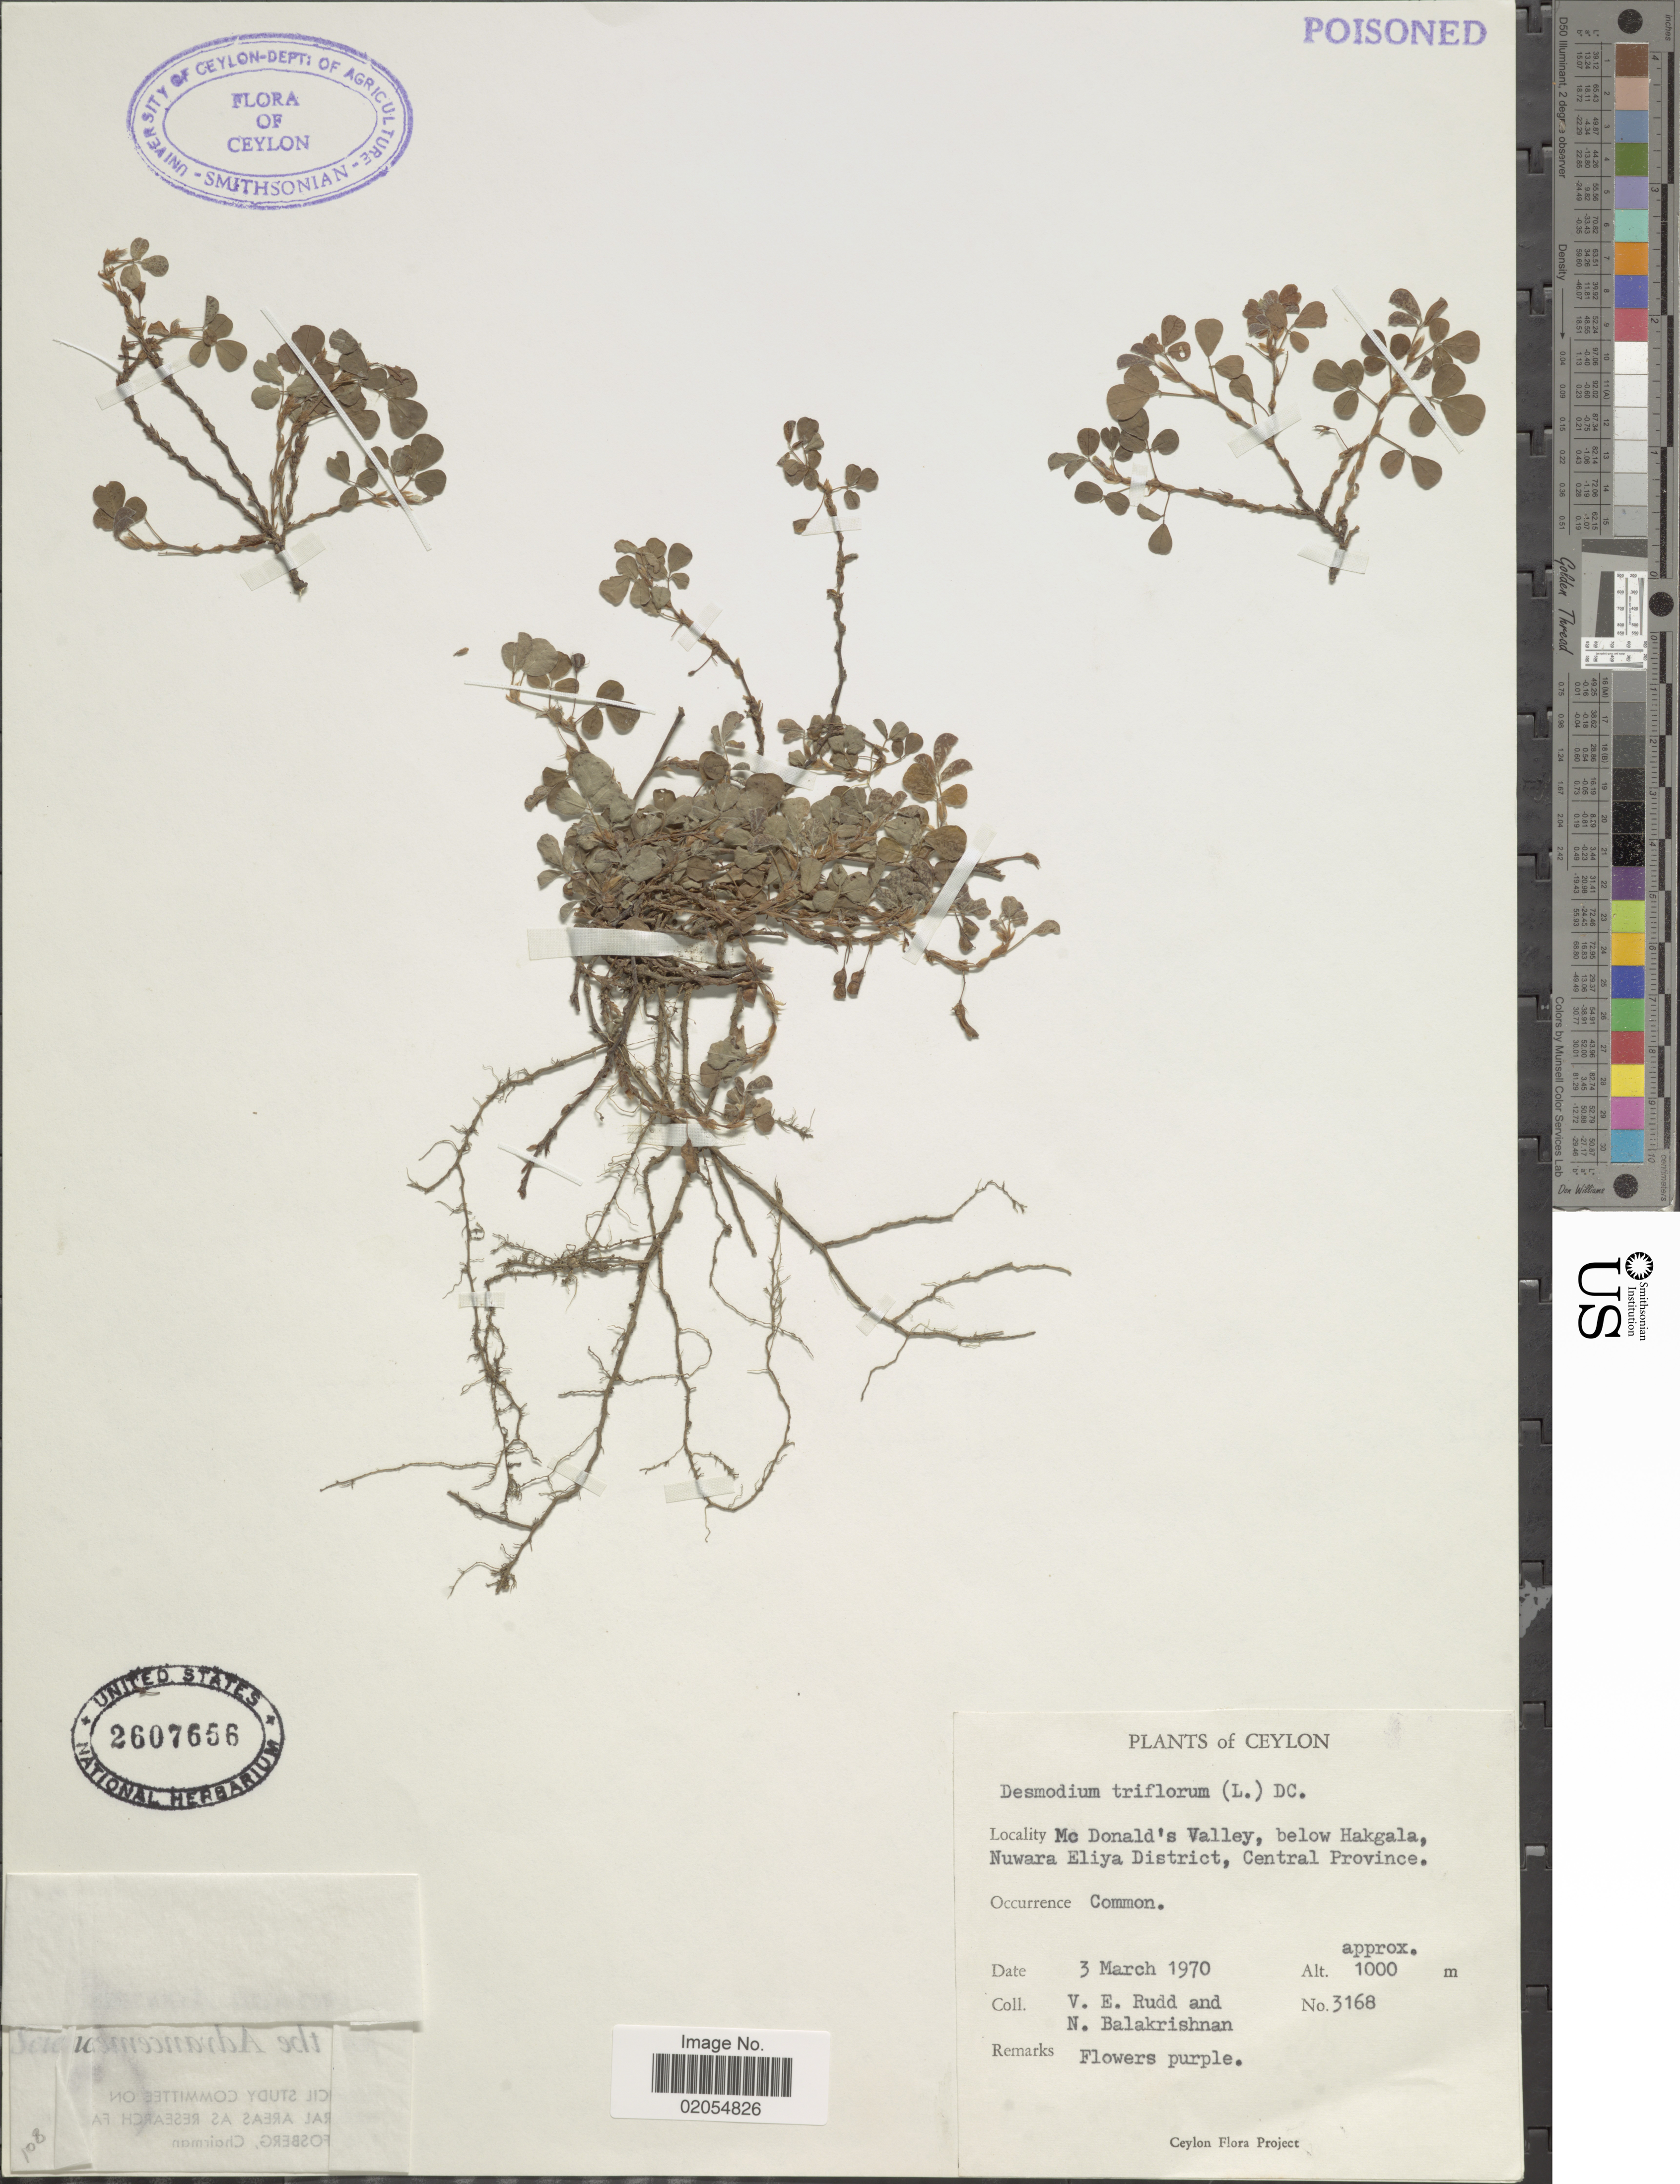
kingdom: Plantae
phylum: Tracheophyta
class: Magnoliopsida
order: Fabales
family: Fabaceae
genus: Grona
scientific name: Grona triflora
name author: (L.) H. Ohashi & K. Ohashi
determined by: Strong, Mark T., (BOT), Smithsonian Institution - National Museum of Natural History (UNITED STATES)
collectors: V. E. Rudd & N. Balakrishnan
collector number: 3168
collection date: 1970-03-03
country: Sri Lanka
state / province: Central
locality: Ceylon, McDonald's Valley, below Hakgala, Nuwara Eliya District, Central Province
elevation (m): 1000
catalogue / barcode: US 2607656